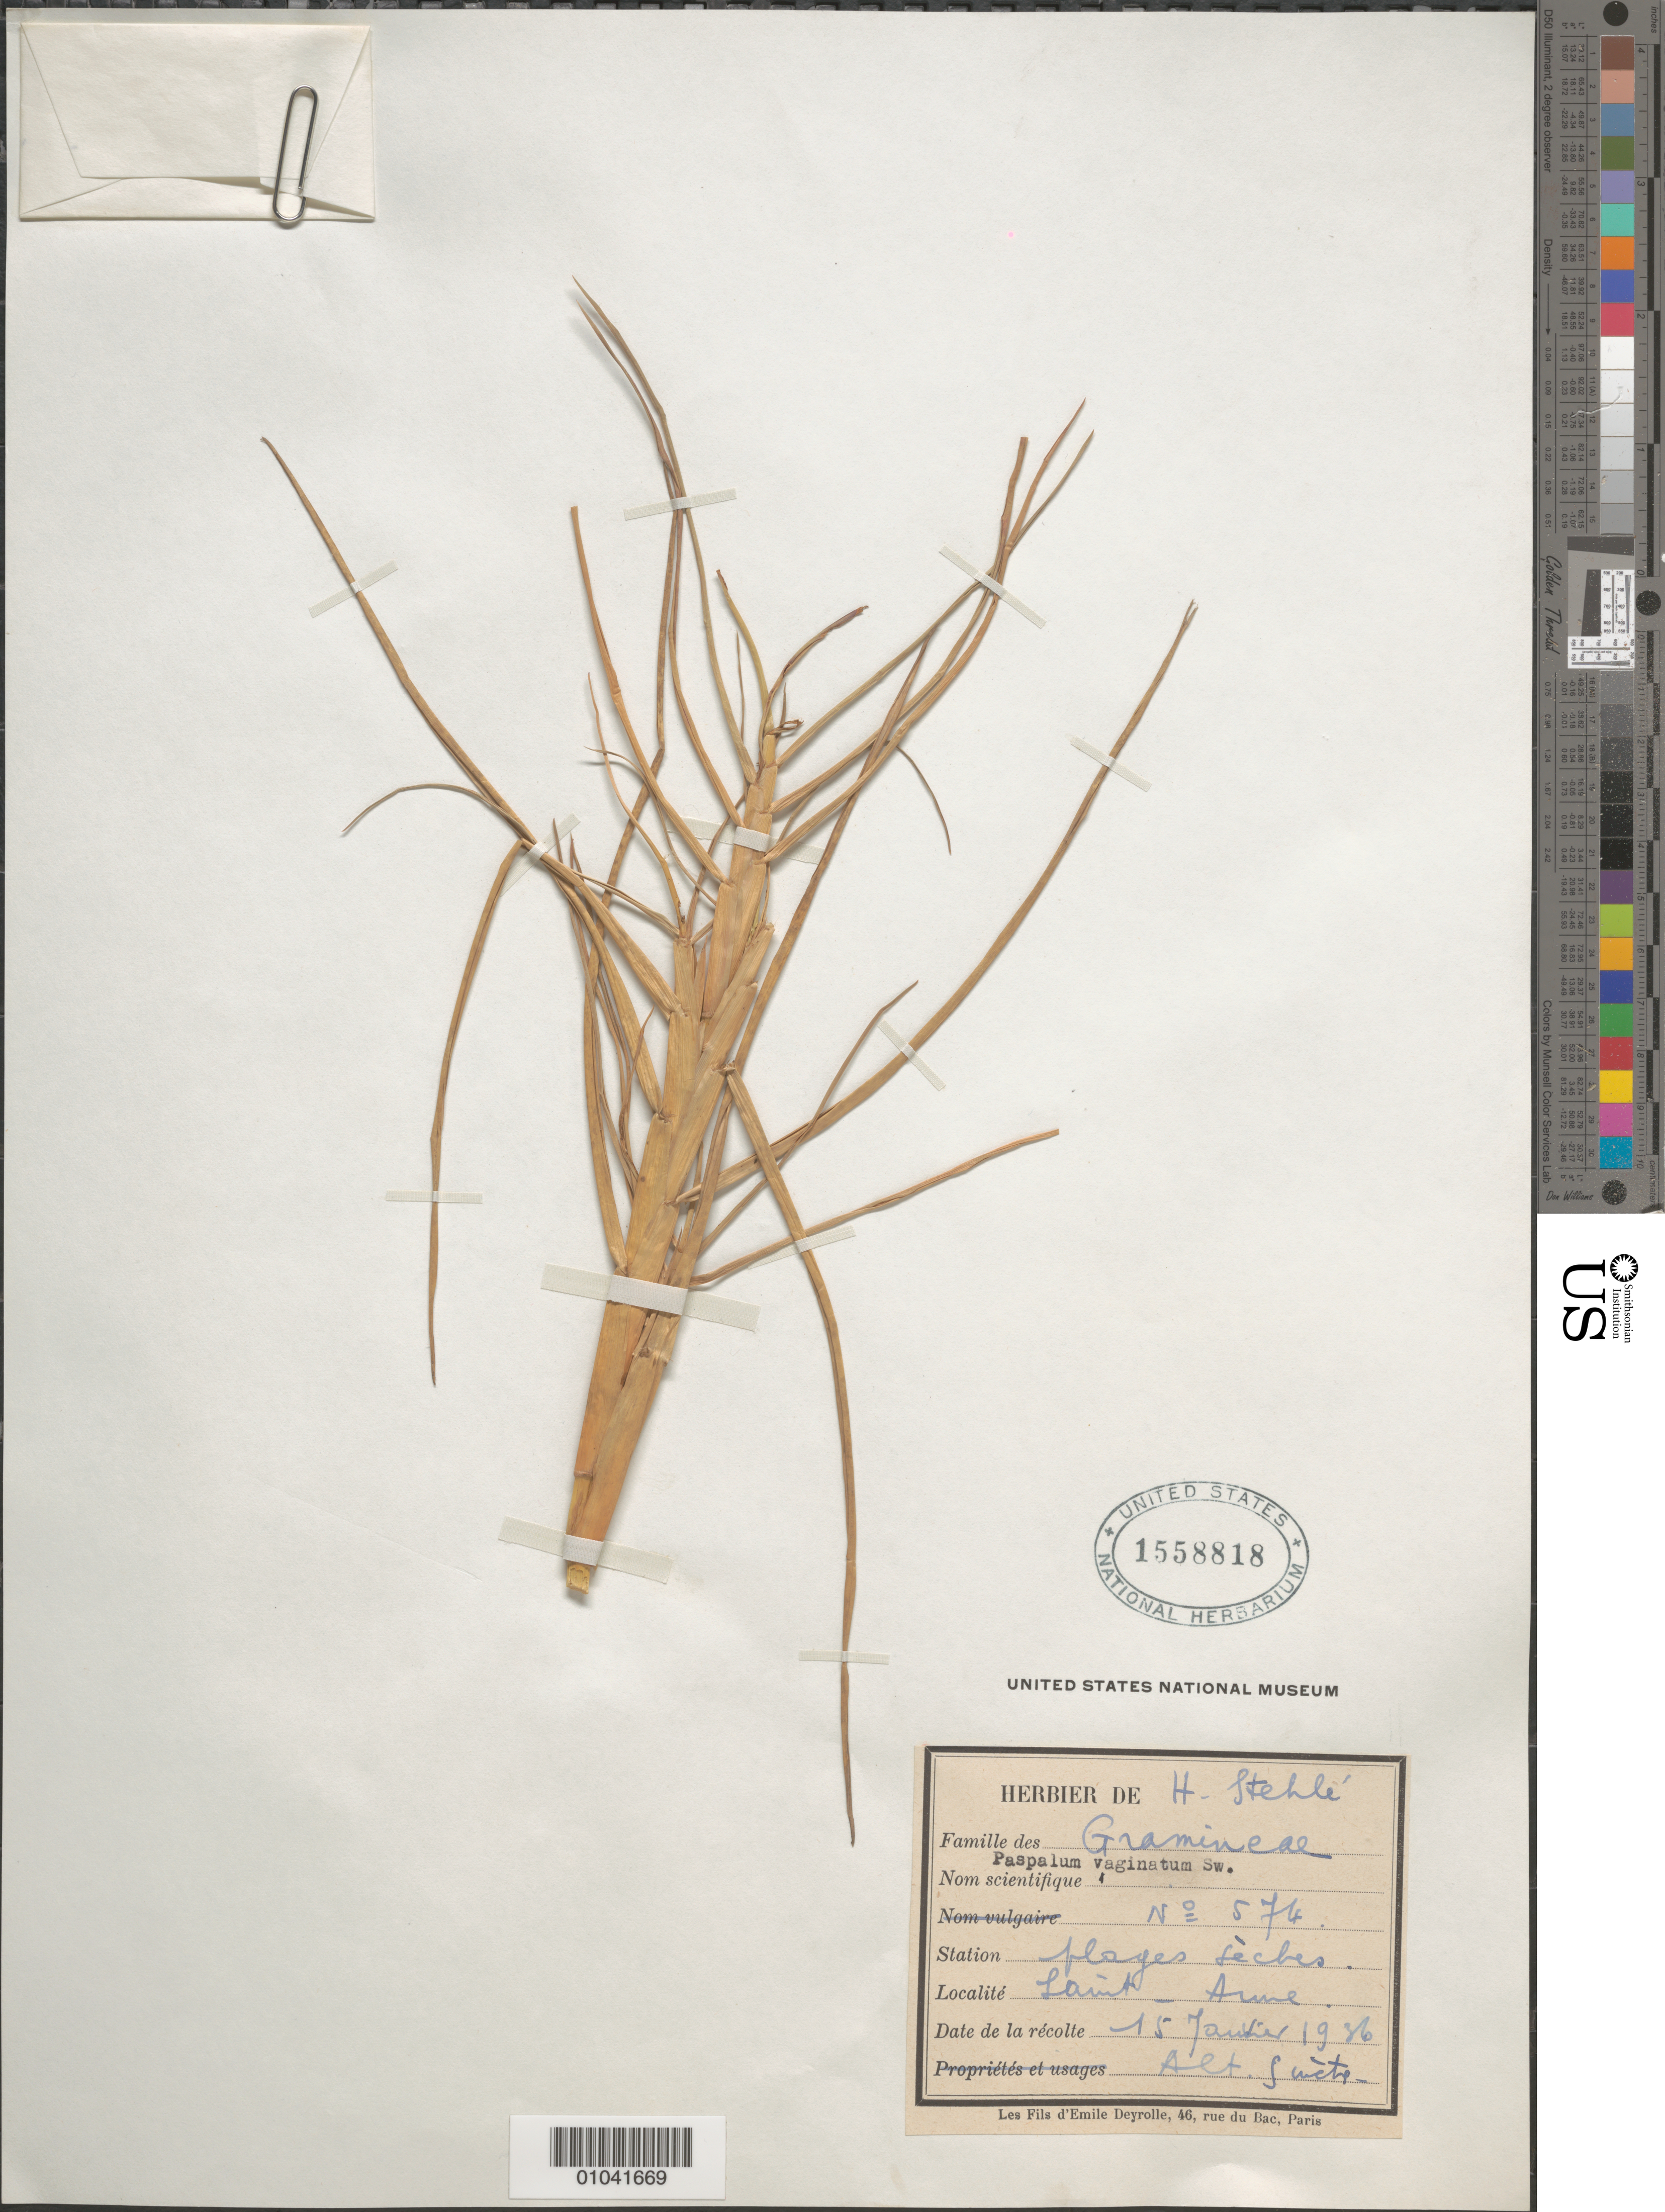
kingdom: Plantae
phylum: Tracheophyta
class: Liliopsida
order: Poales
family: Poaceae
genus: Paspalum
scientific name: Paspalum vaginatum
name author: Sw.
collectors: H. Stehlé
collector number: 574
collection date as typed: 15 Jan 1936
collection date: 1936-01-15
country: Guadeloupe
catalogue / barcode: US 1558818